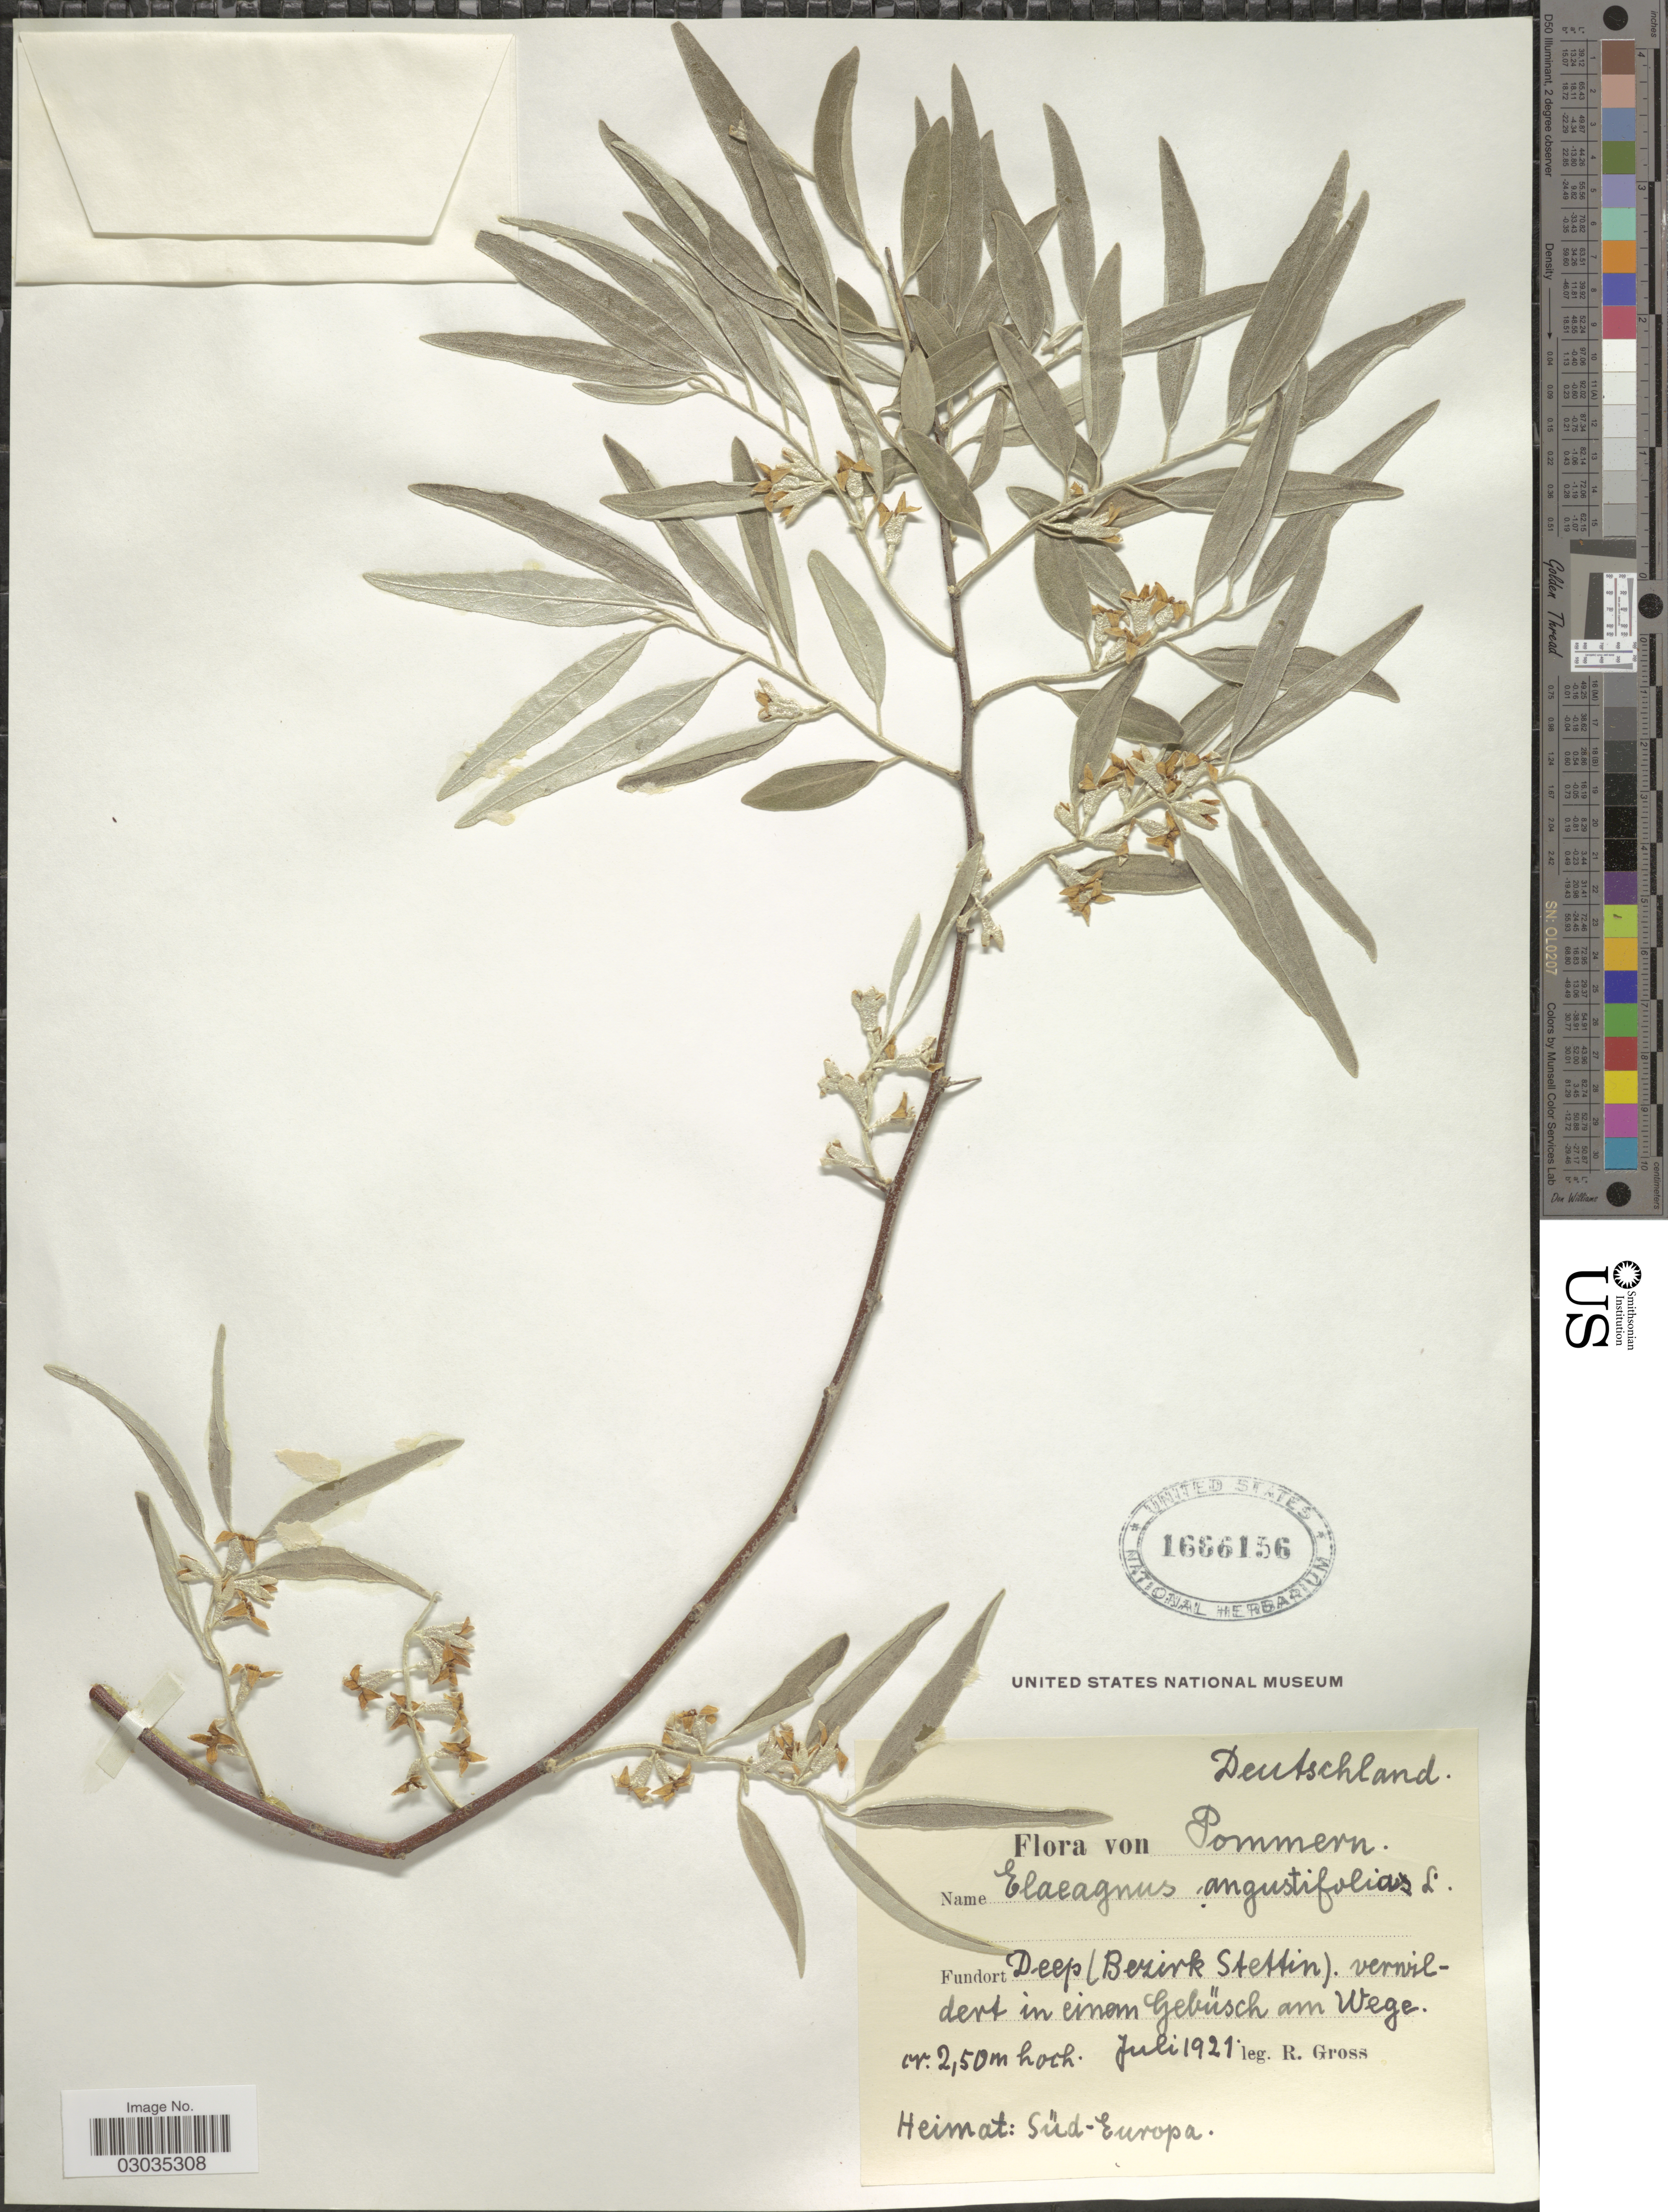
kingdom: Plantae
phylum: Tracheophyta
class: Magnoliopsida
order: Rosales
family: Elaeagnaceae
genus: Elaeagnus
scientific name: Elaeagnus angustifolia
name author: L.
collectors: R. Gross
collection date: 1921-07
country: Germany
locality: Deutschland. von Pommern. Deep (Bezirk Stettin). verwildert in einem Gebüsch am Wege.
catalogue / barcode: US 1666156